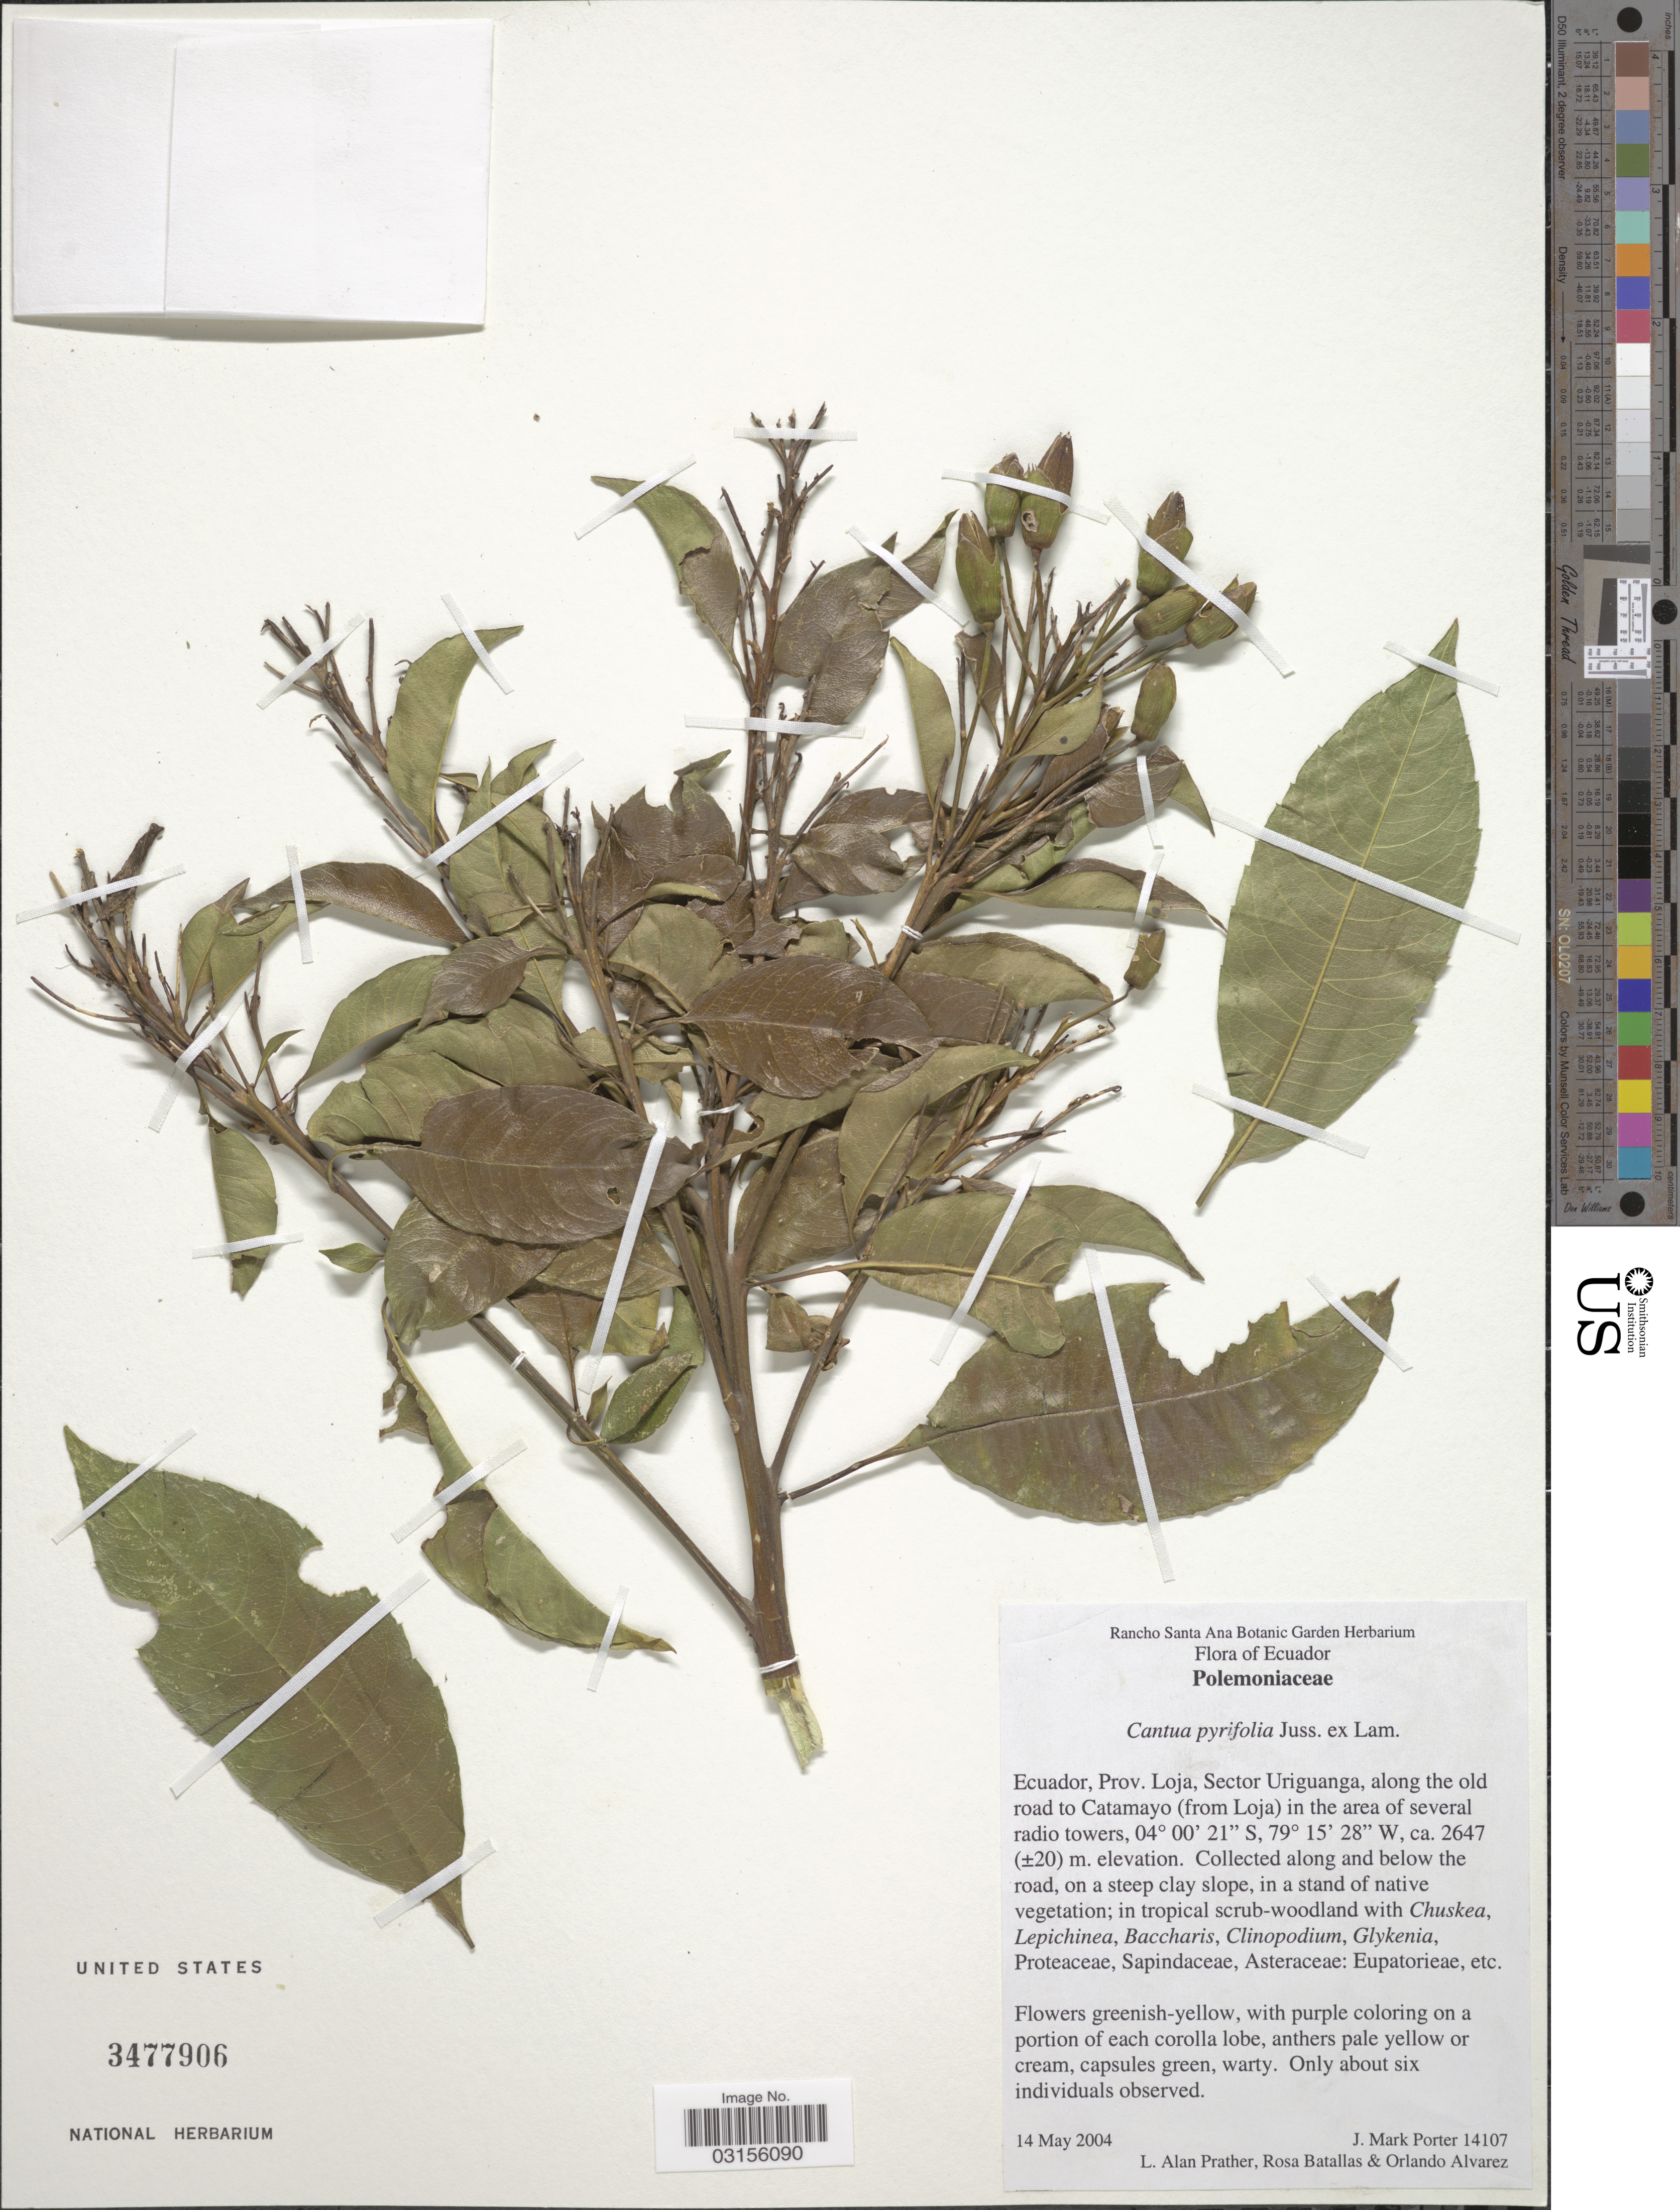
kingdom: Plantae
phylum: Tracheophyta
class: Magnoliopsida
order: Ericales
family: Polemoniaceae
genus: Cantua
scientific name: Cantua pyrifolia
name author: Juss. ex Lam.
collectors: J. M. Porter, L. A. Prather & O. Alvarez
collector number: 14107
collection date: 2004-05-14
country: Ecuador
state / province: Loja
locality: Sector Uriguanga, off the old road to Catamayo (from Loja), in the area of several radio towers.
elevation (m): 2647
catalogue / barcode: US 3477906